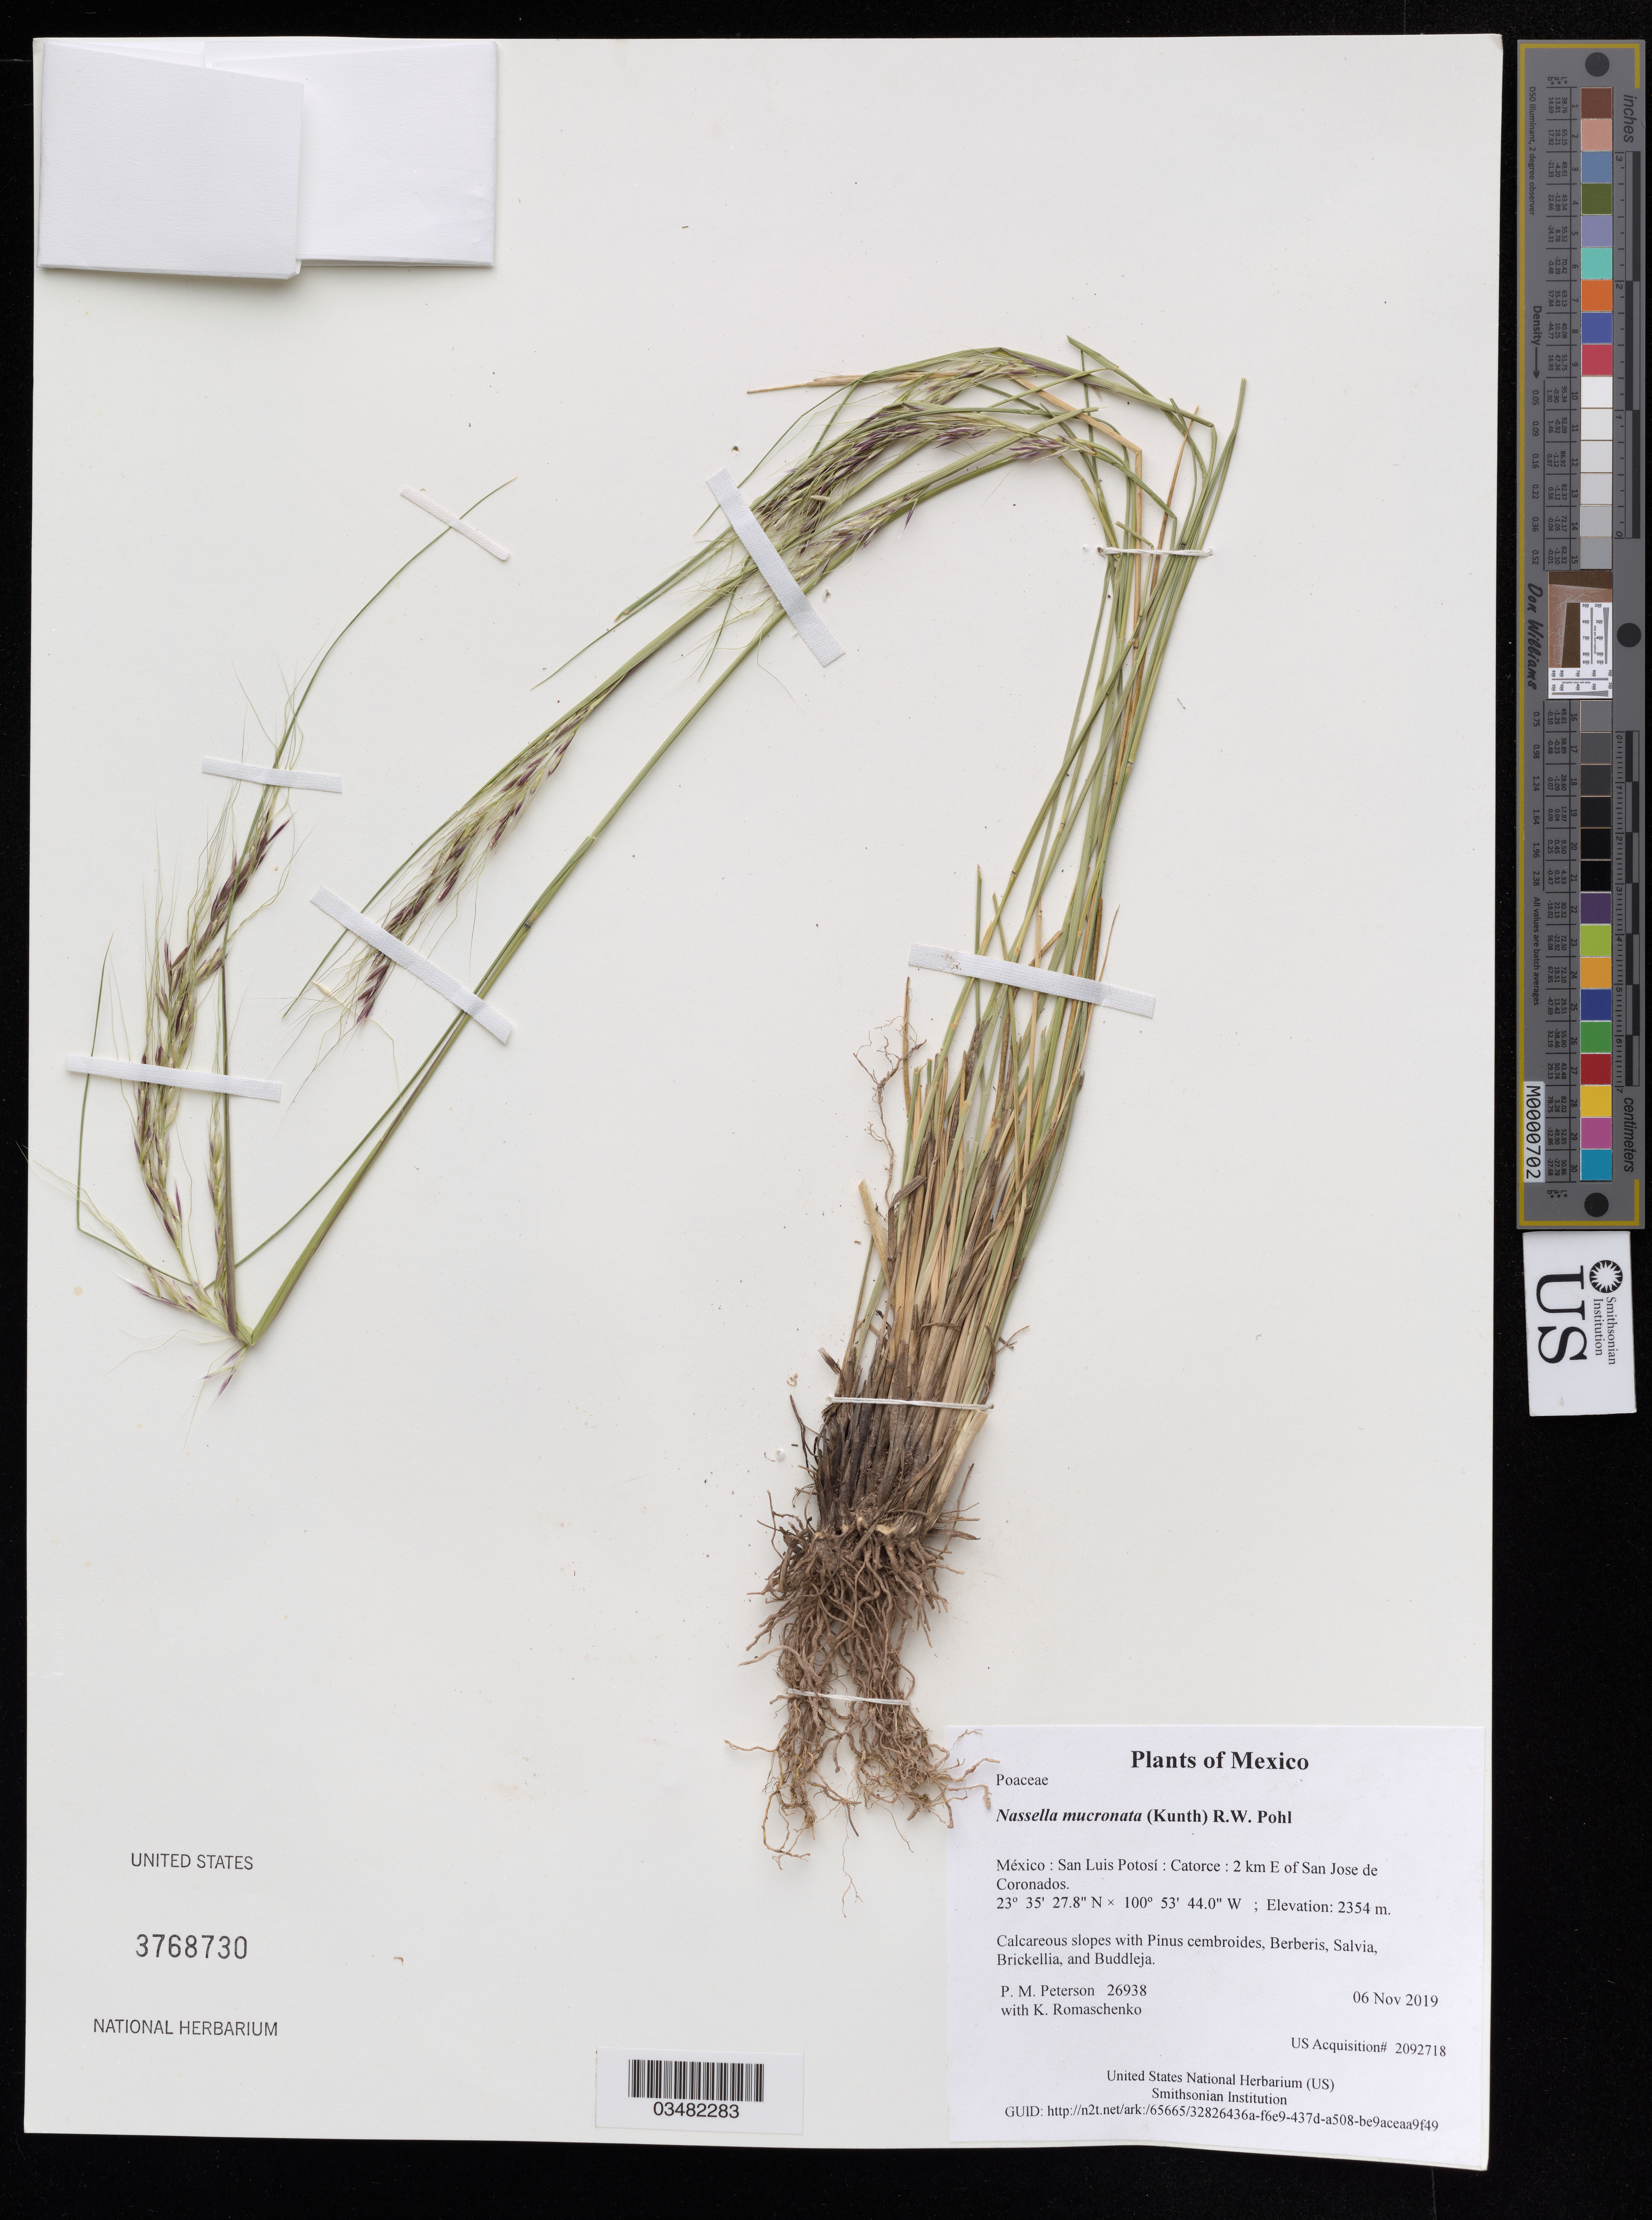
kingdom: Plantae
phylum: Tracheophyta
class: Liliopsida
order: Poales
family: Poaceae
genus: Nassella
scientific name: Nassella mucronata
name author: (Kunth) R.W. Pohl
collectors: P. M. Peterson & K. Romaschenko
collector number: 26938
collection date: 2019-11-06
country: México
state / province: San Luis Potosí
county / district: Catorce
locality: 2 km E of San Jose de Coronados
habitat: Calcareous slopes with Pinus cembroides, Berberis, Salvia, Brickellia, and Buddleja.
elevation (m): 2354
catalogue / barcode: US 3768730